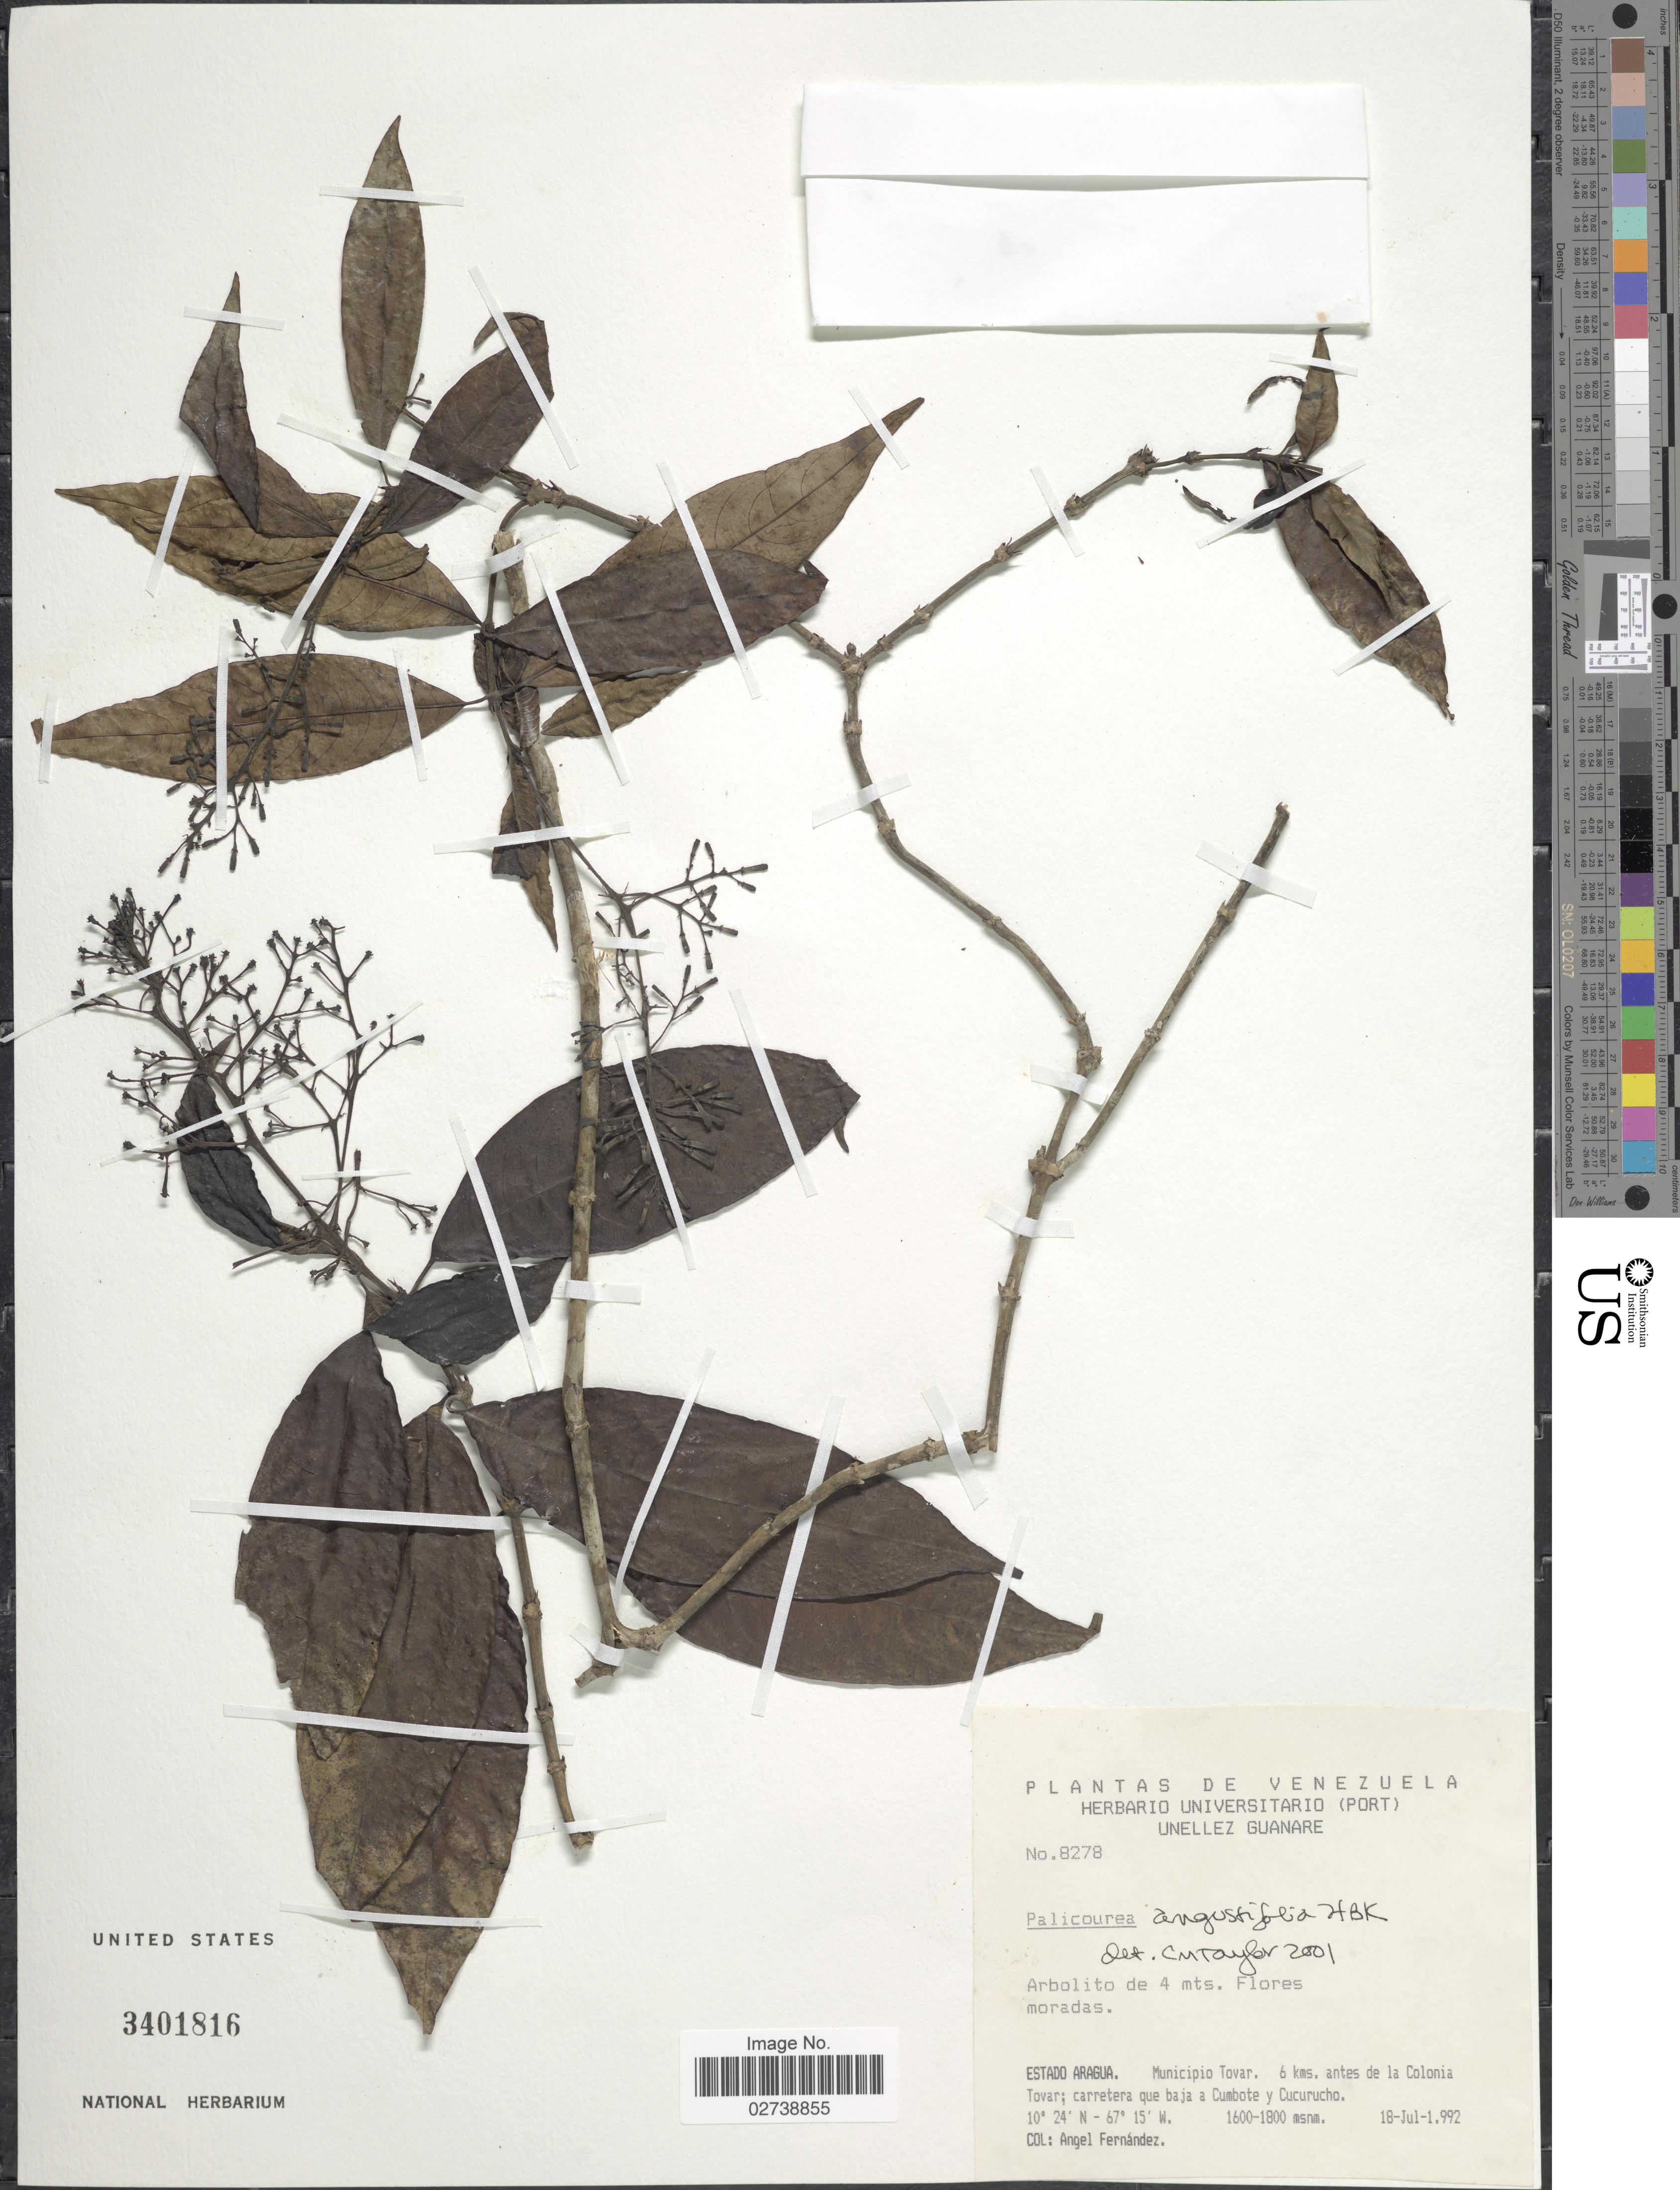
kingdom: Plantae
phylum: Tracheophyta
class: Magnoliopsida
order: Gentianales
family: Rubiaceae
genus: Palicourea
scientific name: Palicourea angustifolia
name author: Kunth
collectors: Á. Fernández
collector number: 8278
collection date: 1992-07-18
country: Venezuela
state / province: Aragua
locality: Municipio Tovar, 6 kms. antes de la Colonia Tovar; carretera que baja a Cumbote y Cucurucho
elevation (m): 1600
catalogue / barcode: US 3401816